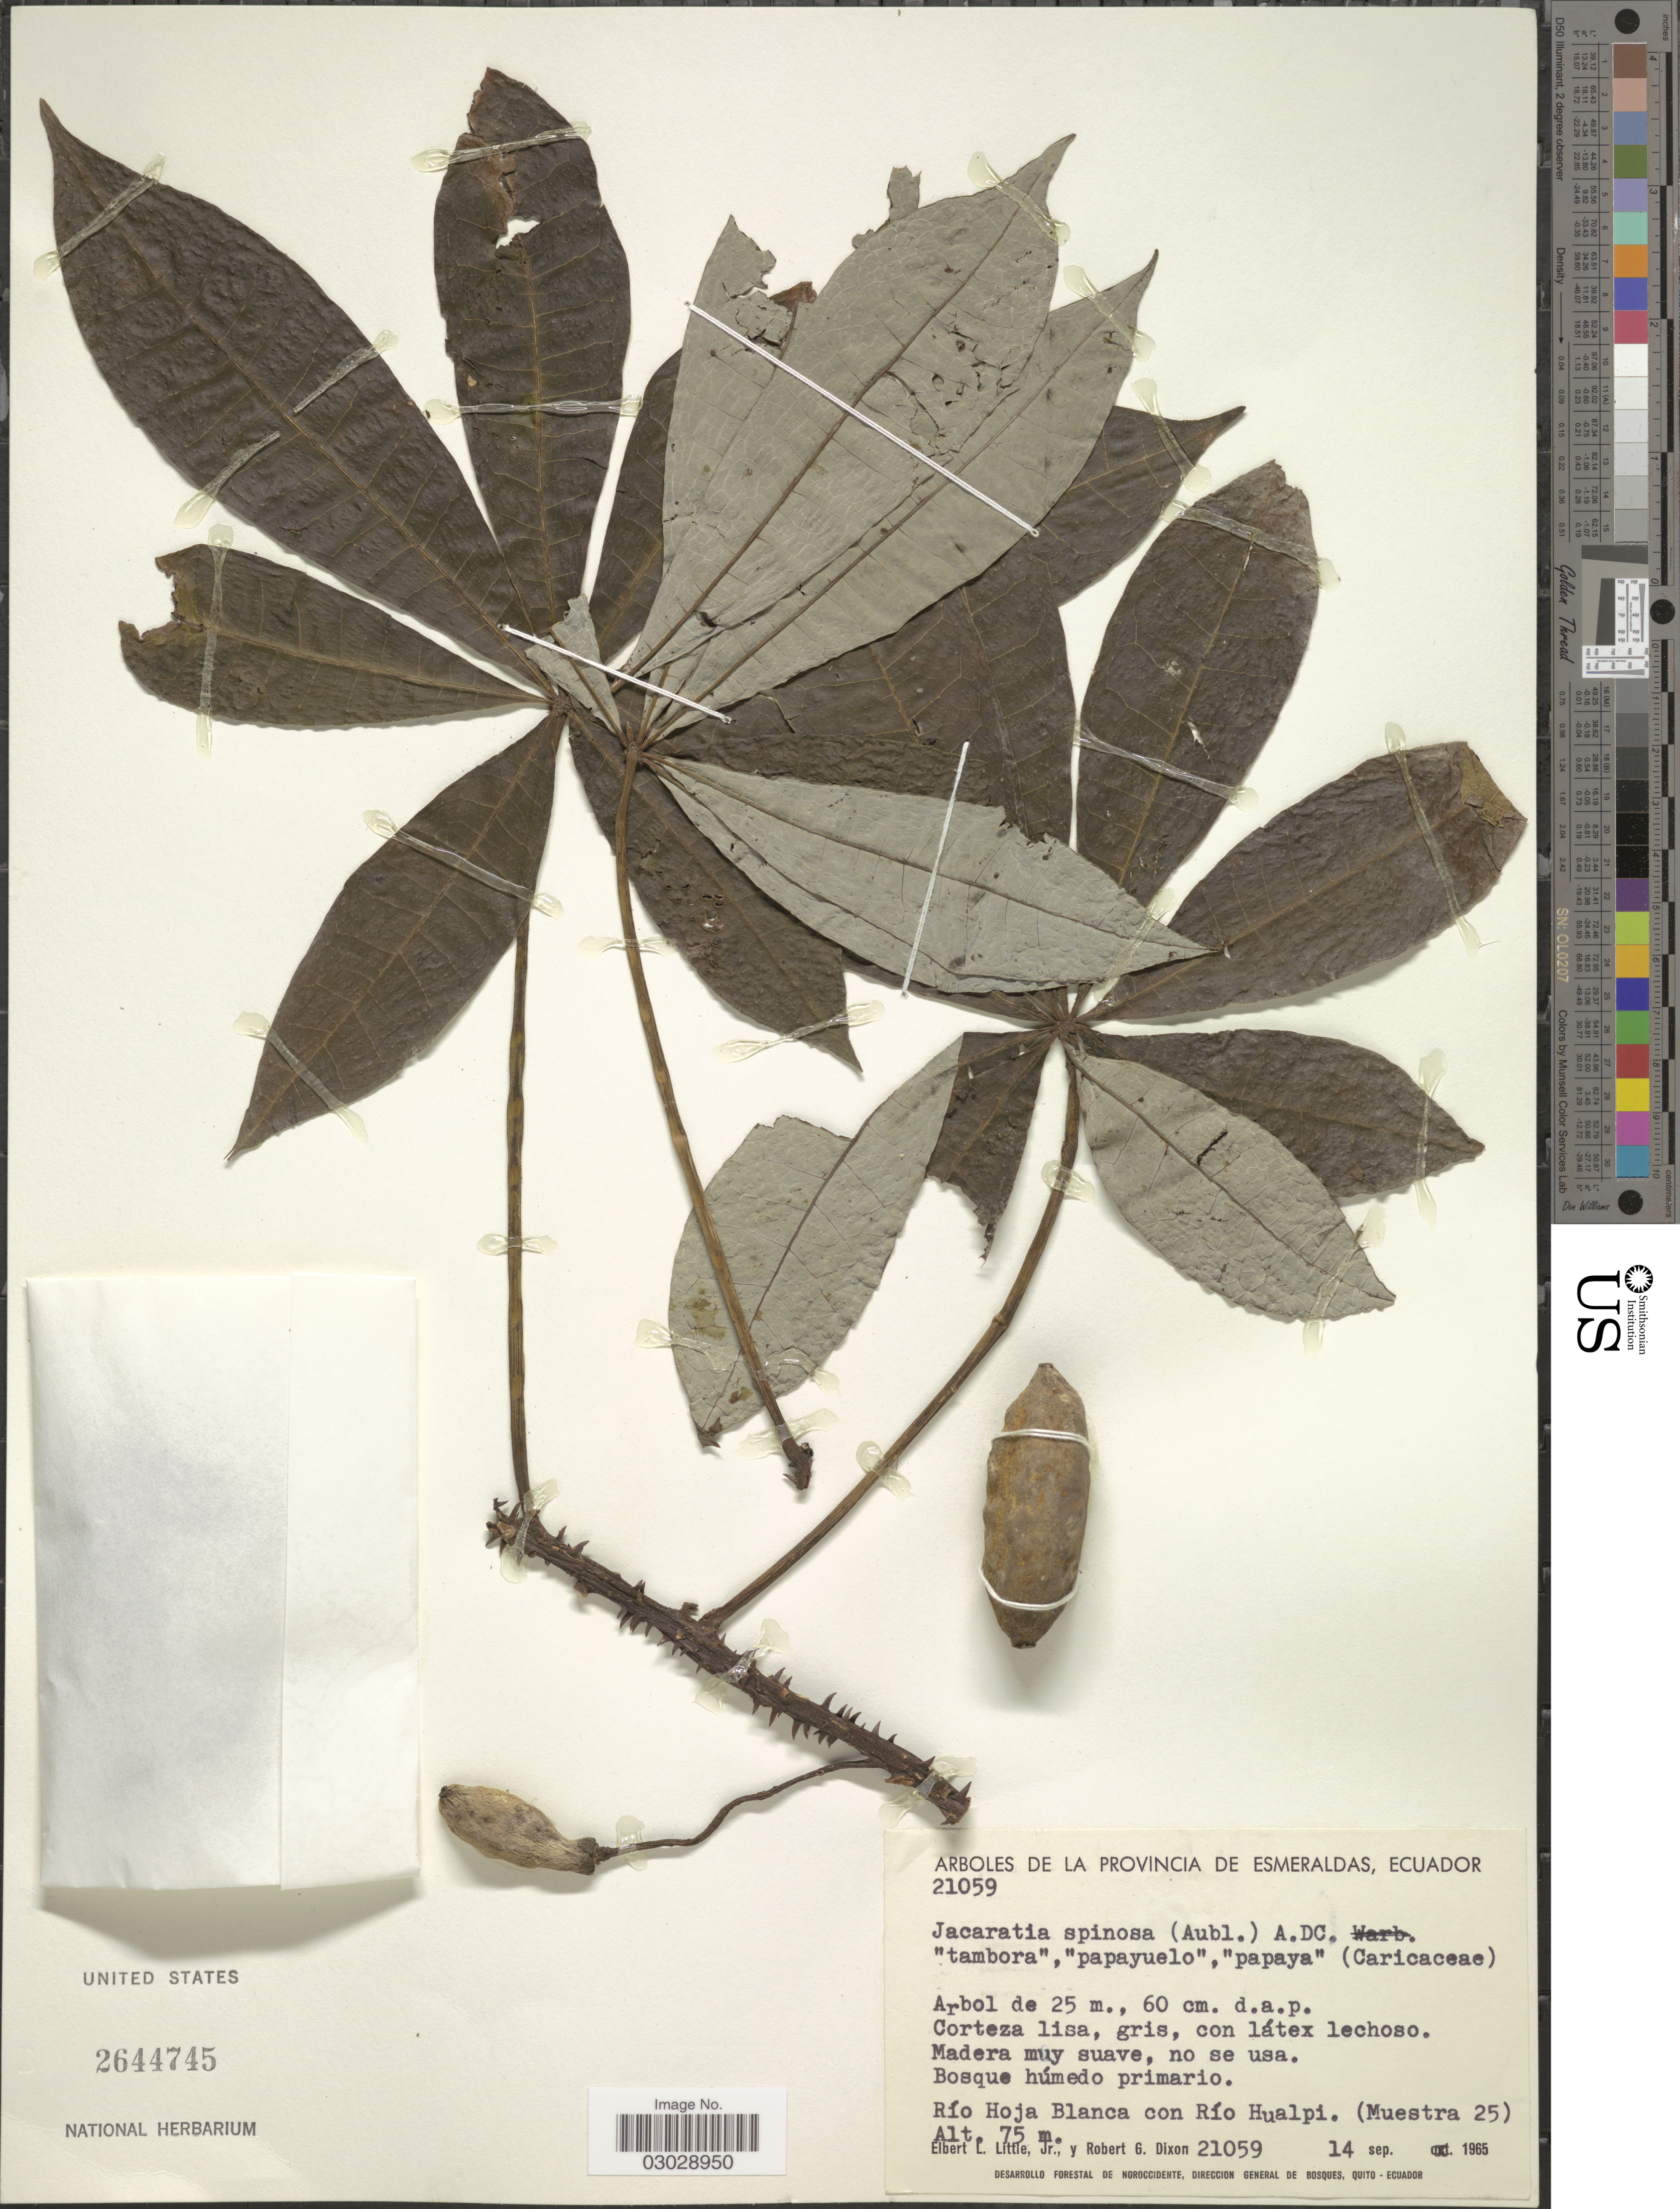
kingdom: Plantae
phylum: Tracheophyta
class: Magnoliopsida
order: Brassicales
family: Caricaceae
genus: Jacaratia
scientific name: Jacaratia spinosa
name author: (Aubl.) A. DC.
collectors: E. L. Little & R. G. Dixon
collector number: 21059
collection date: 1965-09-14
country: Ecuador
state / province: Esmeraldas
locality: Río Hoja Blanca con Río Hualpi. (Muestra 25).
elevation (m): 75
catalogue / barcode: US 2644745